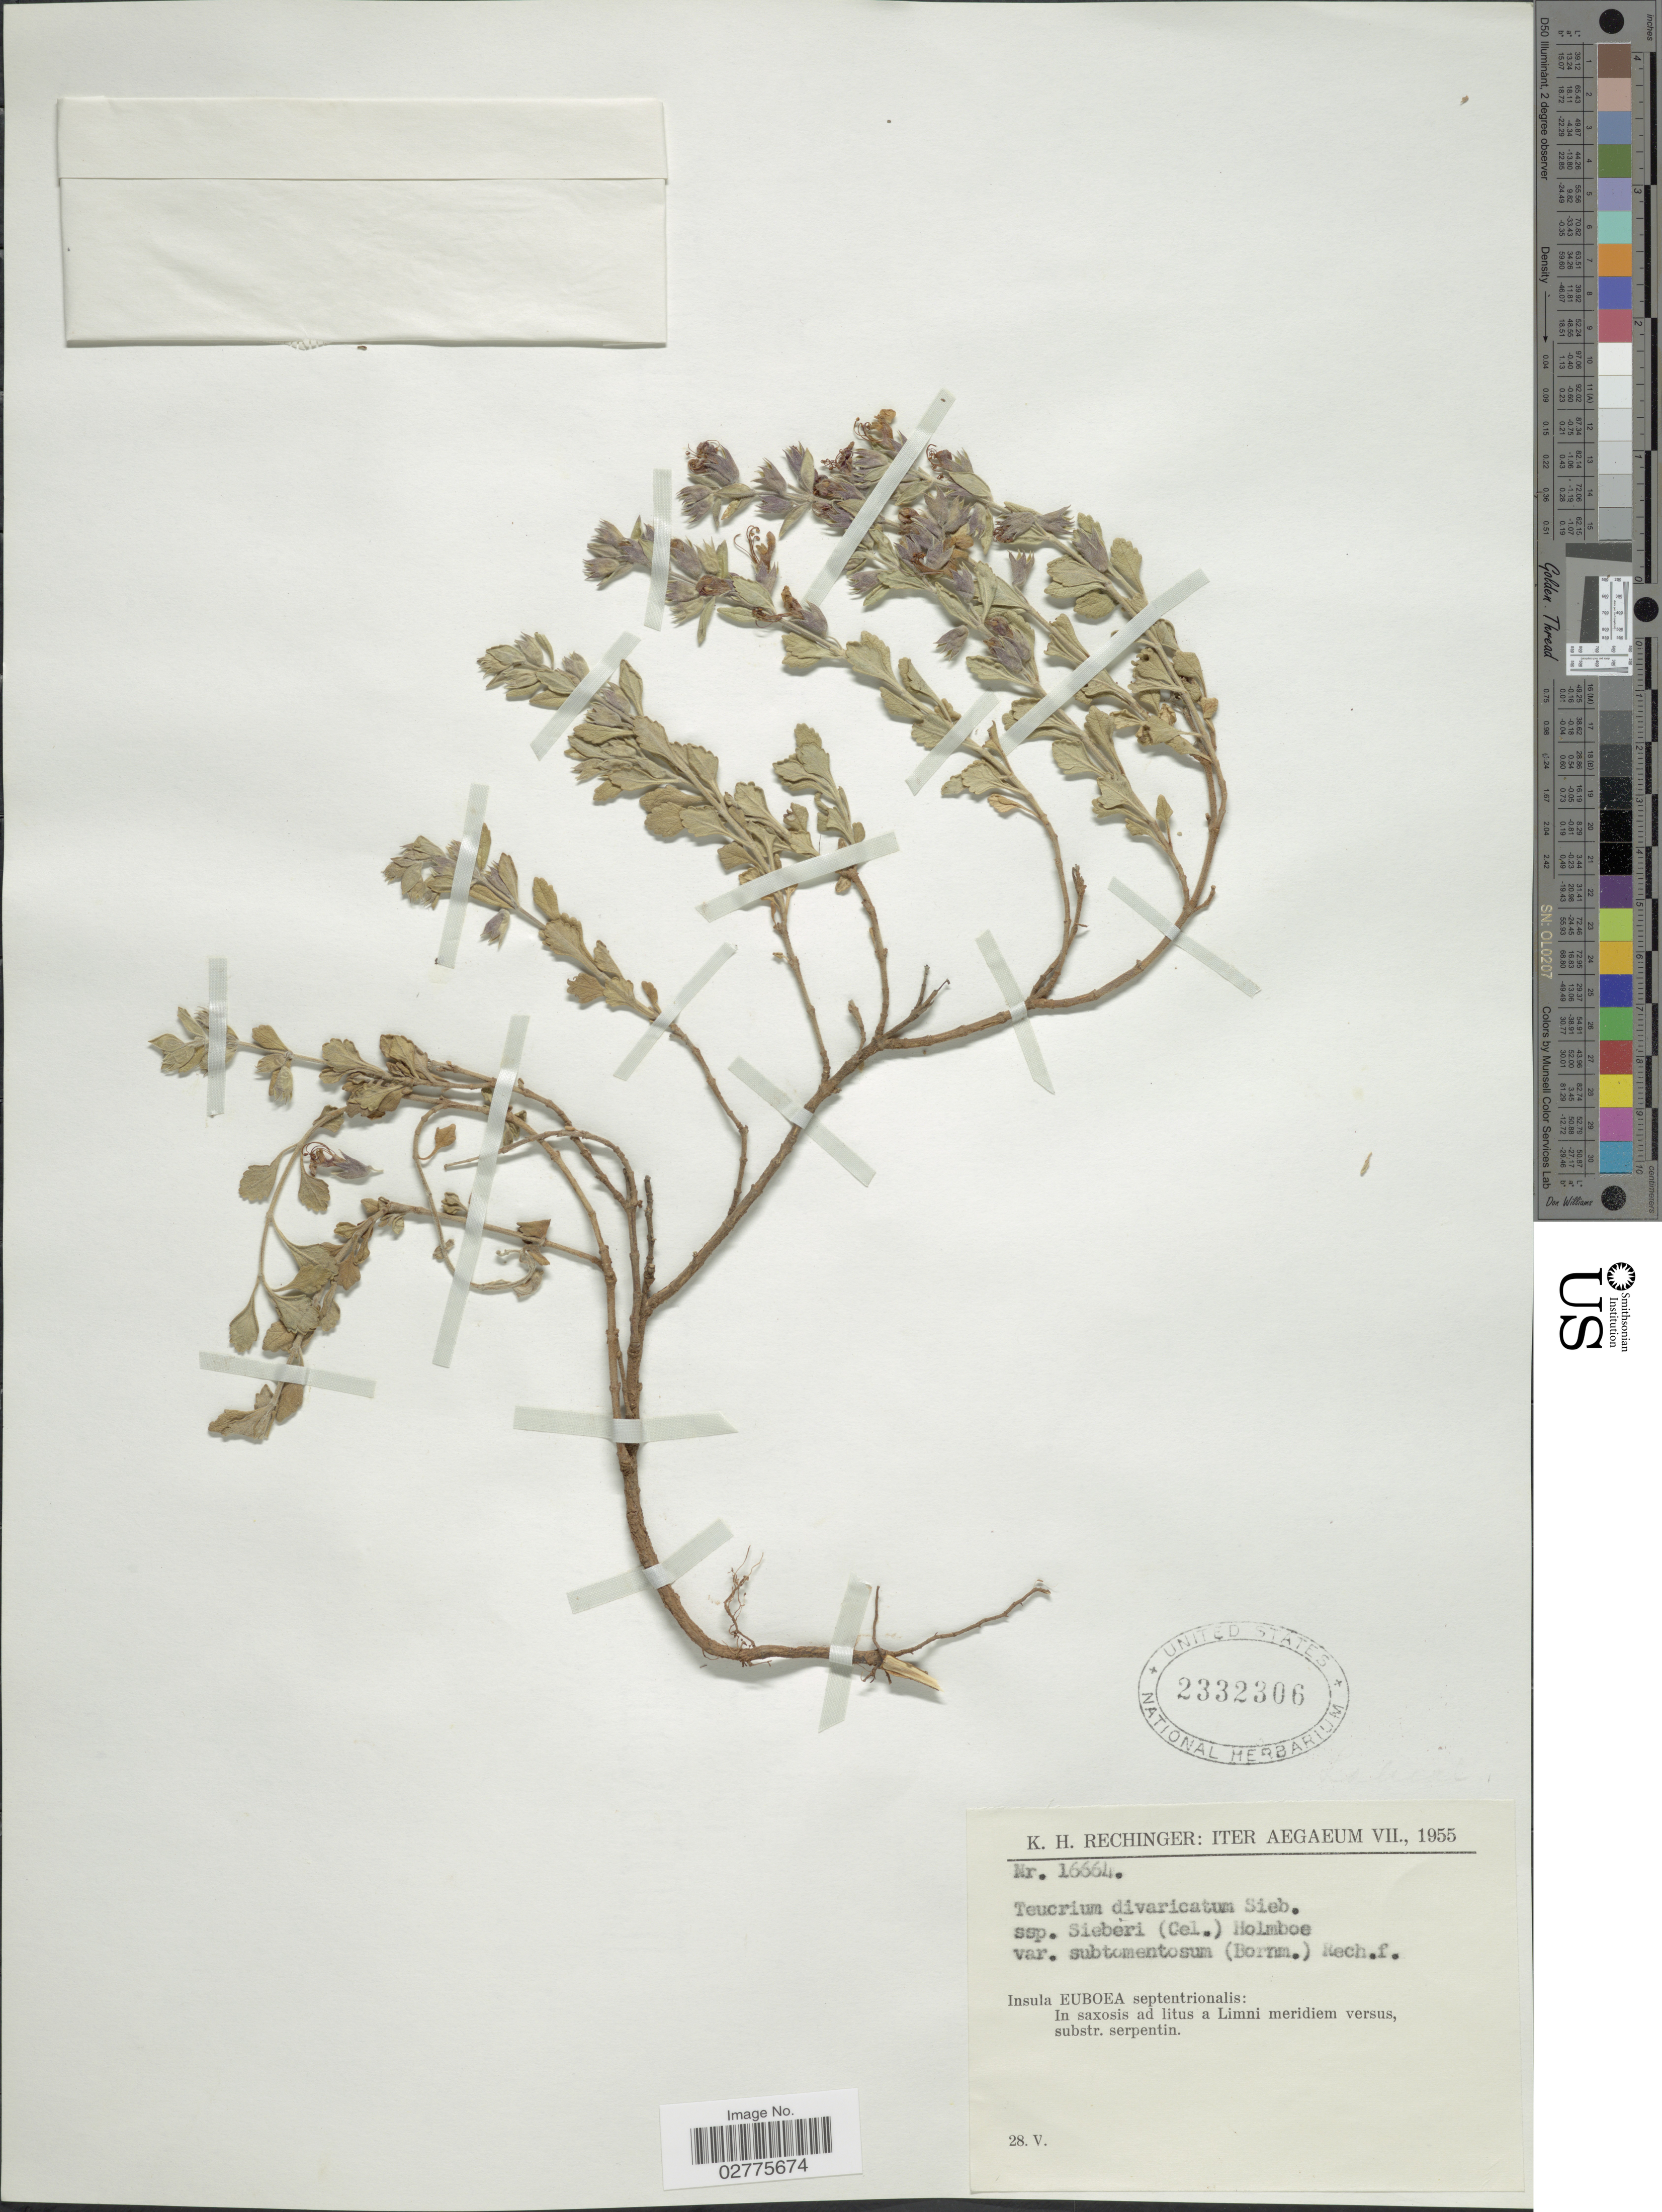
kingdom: Plantae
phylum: Tracheophyta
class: Magnoliopsida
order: Lamiales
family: Lamiaceae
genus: Teucrium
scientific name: Teucrium divaricatum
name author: Sieber ex Heldr.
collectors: K. H. Rechinger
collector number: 16664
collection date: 1955-05-28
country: Greece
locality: Aegaeum. Insula Euboea septentrionalis: In saxosis ad litus a Limni meridiem versus, substr. serpentin.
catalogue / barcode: US 2332306